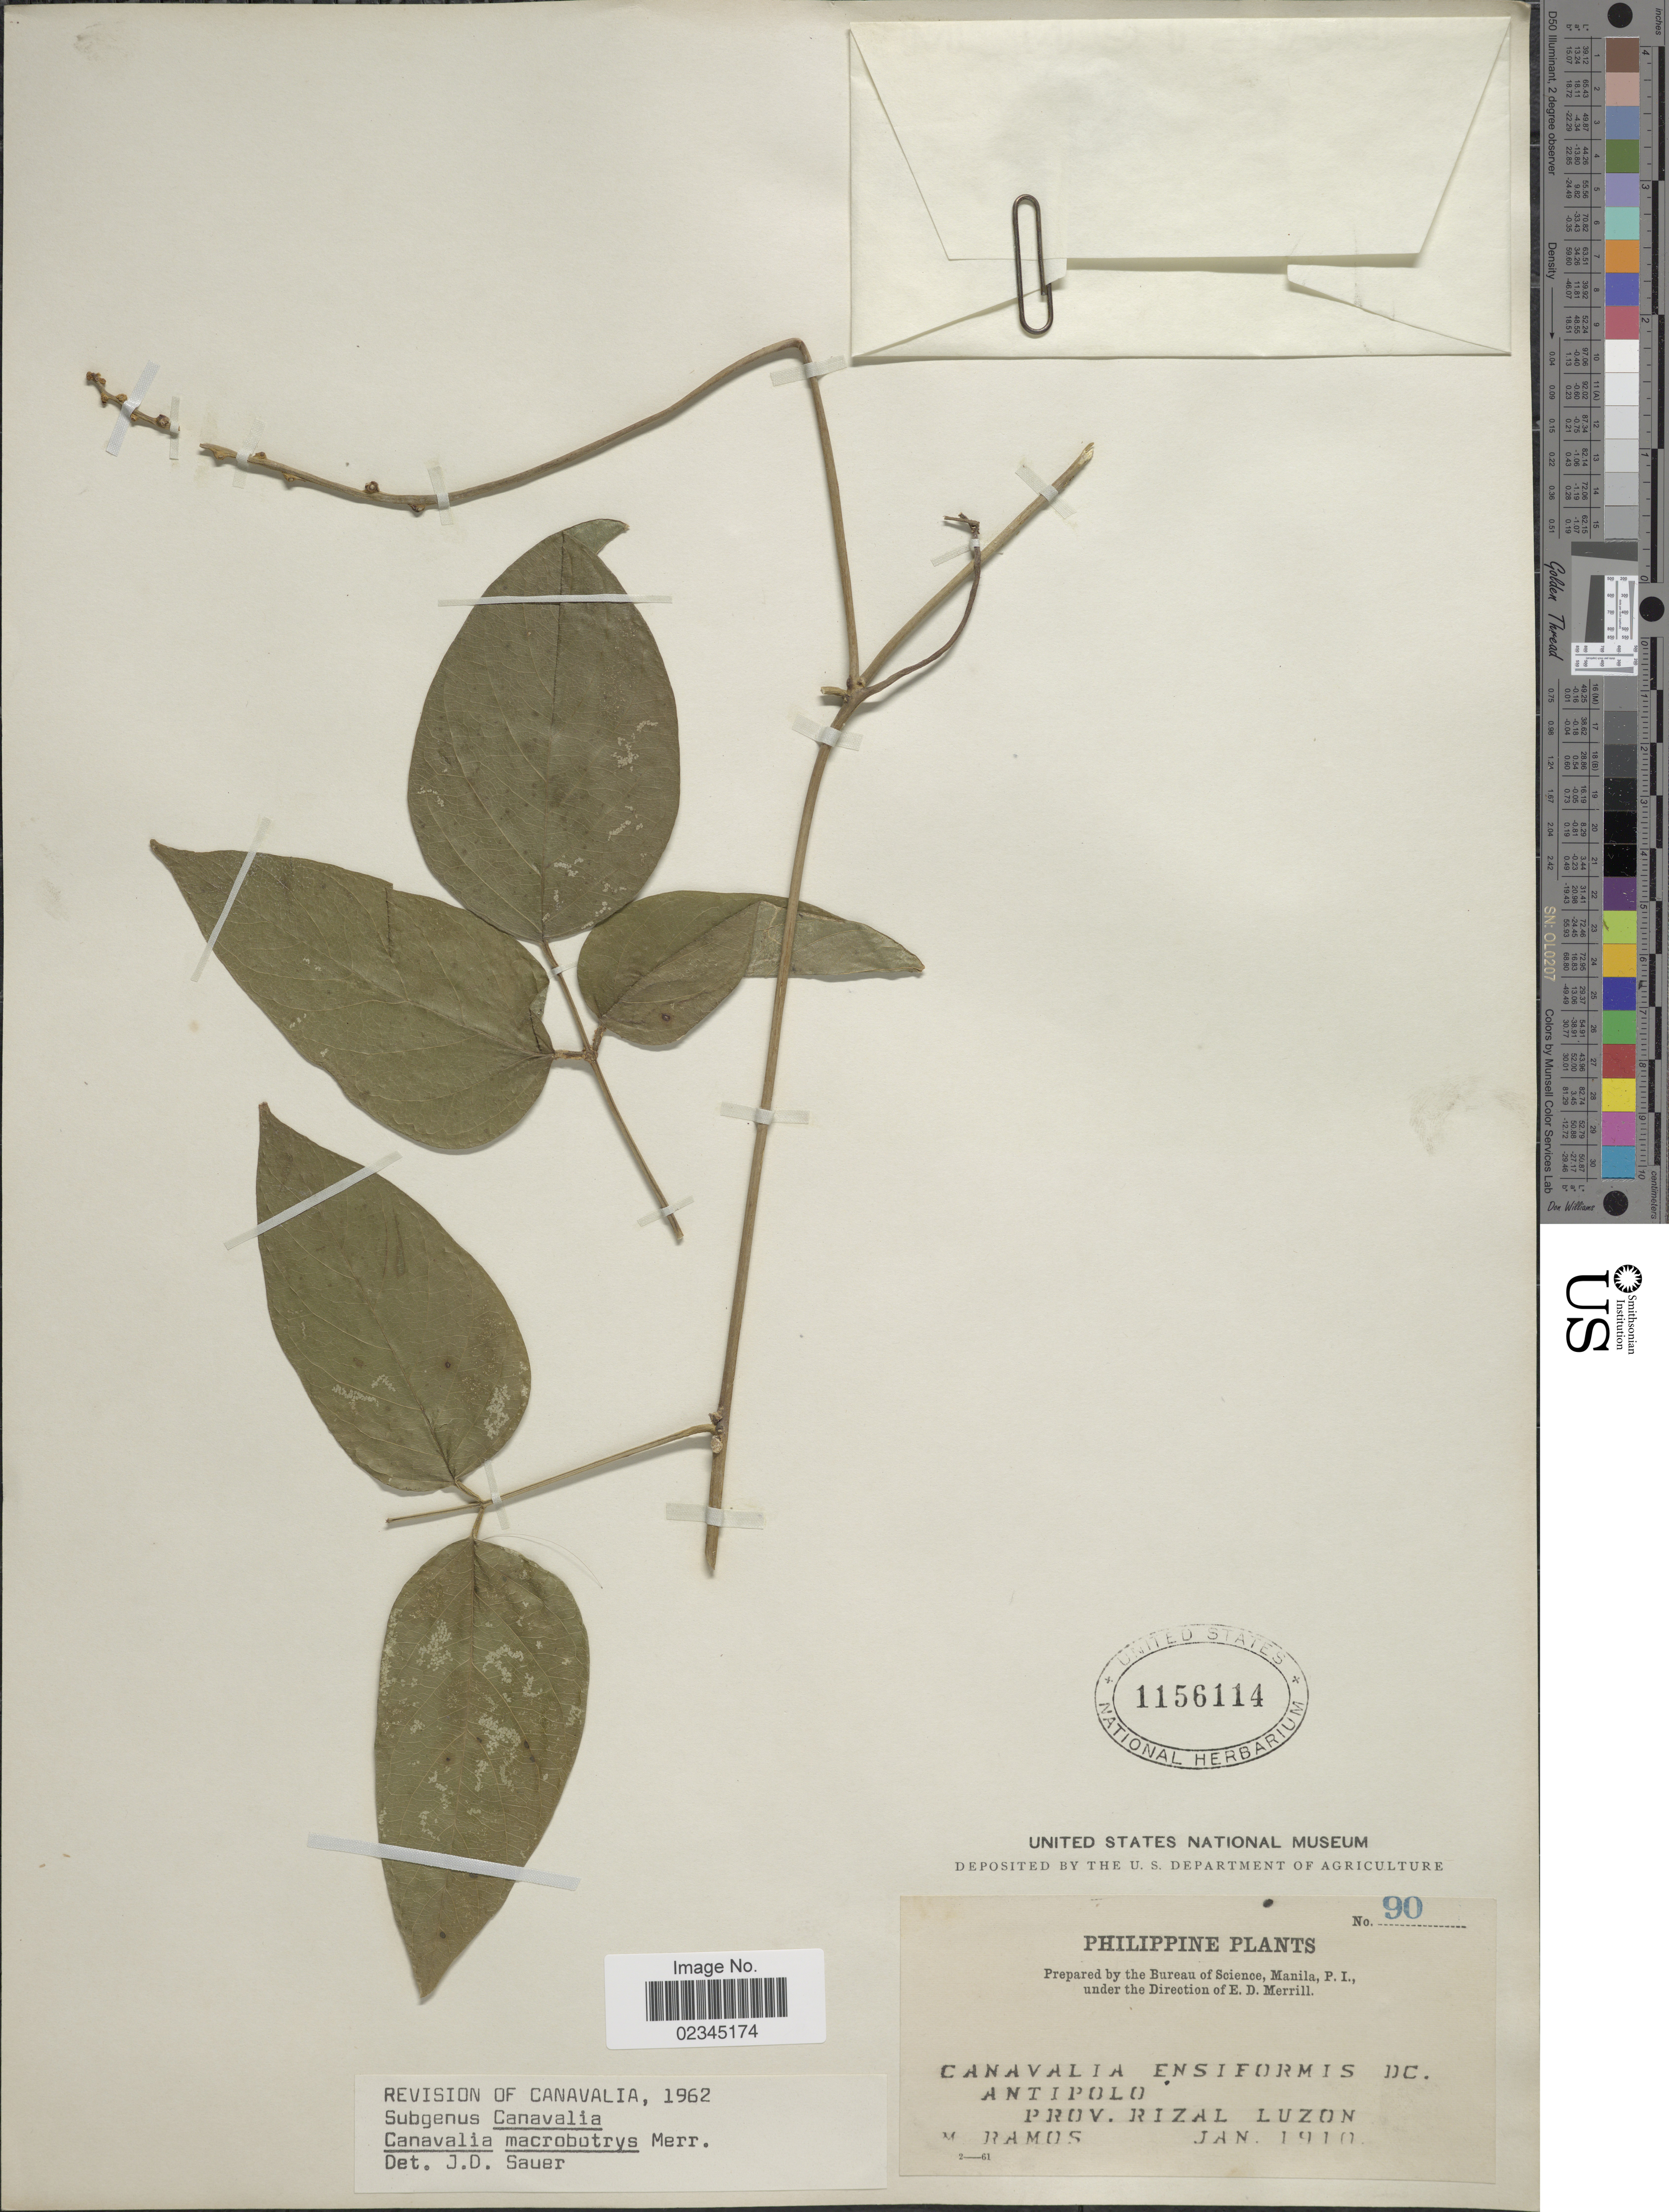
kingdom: Plantae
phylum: Tracheophyta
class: Magnoliopsida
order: Fabales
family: Fabaceae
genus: Canavalia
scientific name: Canavalia macrobotrys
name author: Merr.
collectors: M. Ramos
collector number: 90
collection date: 1910-01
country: Philippines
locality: Antipolo, Polo, Prov. Rizal Luzon.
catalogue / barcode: US 1156114